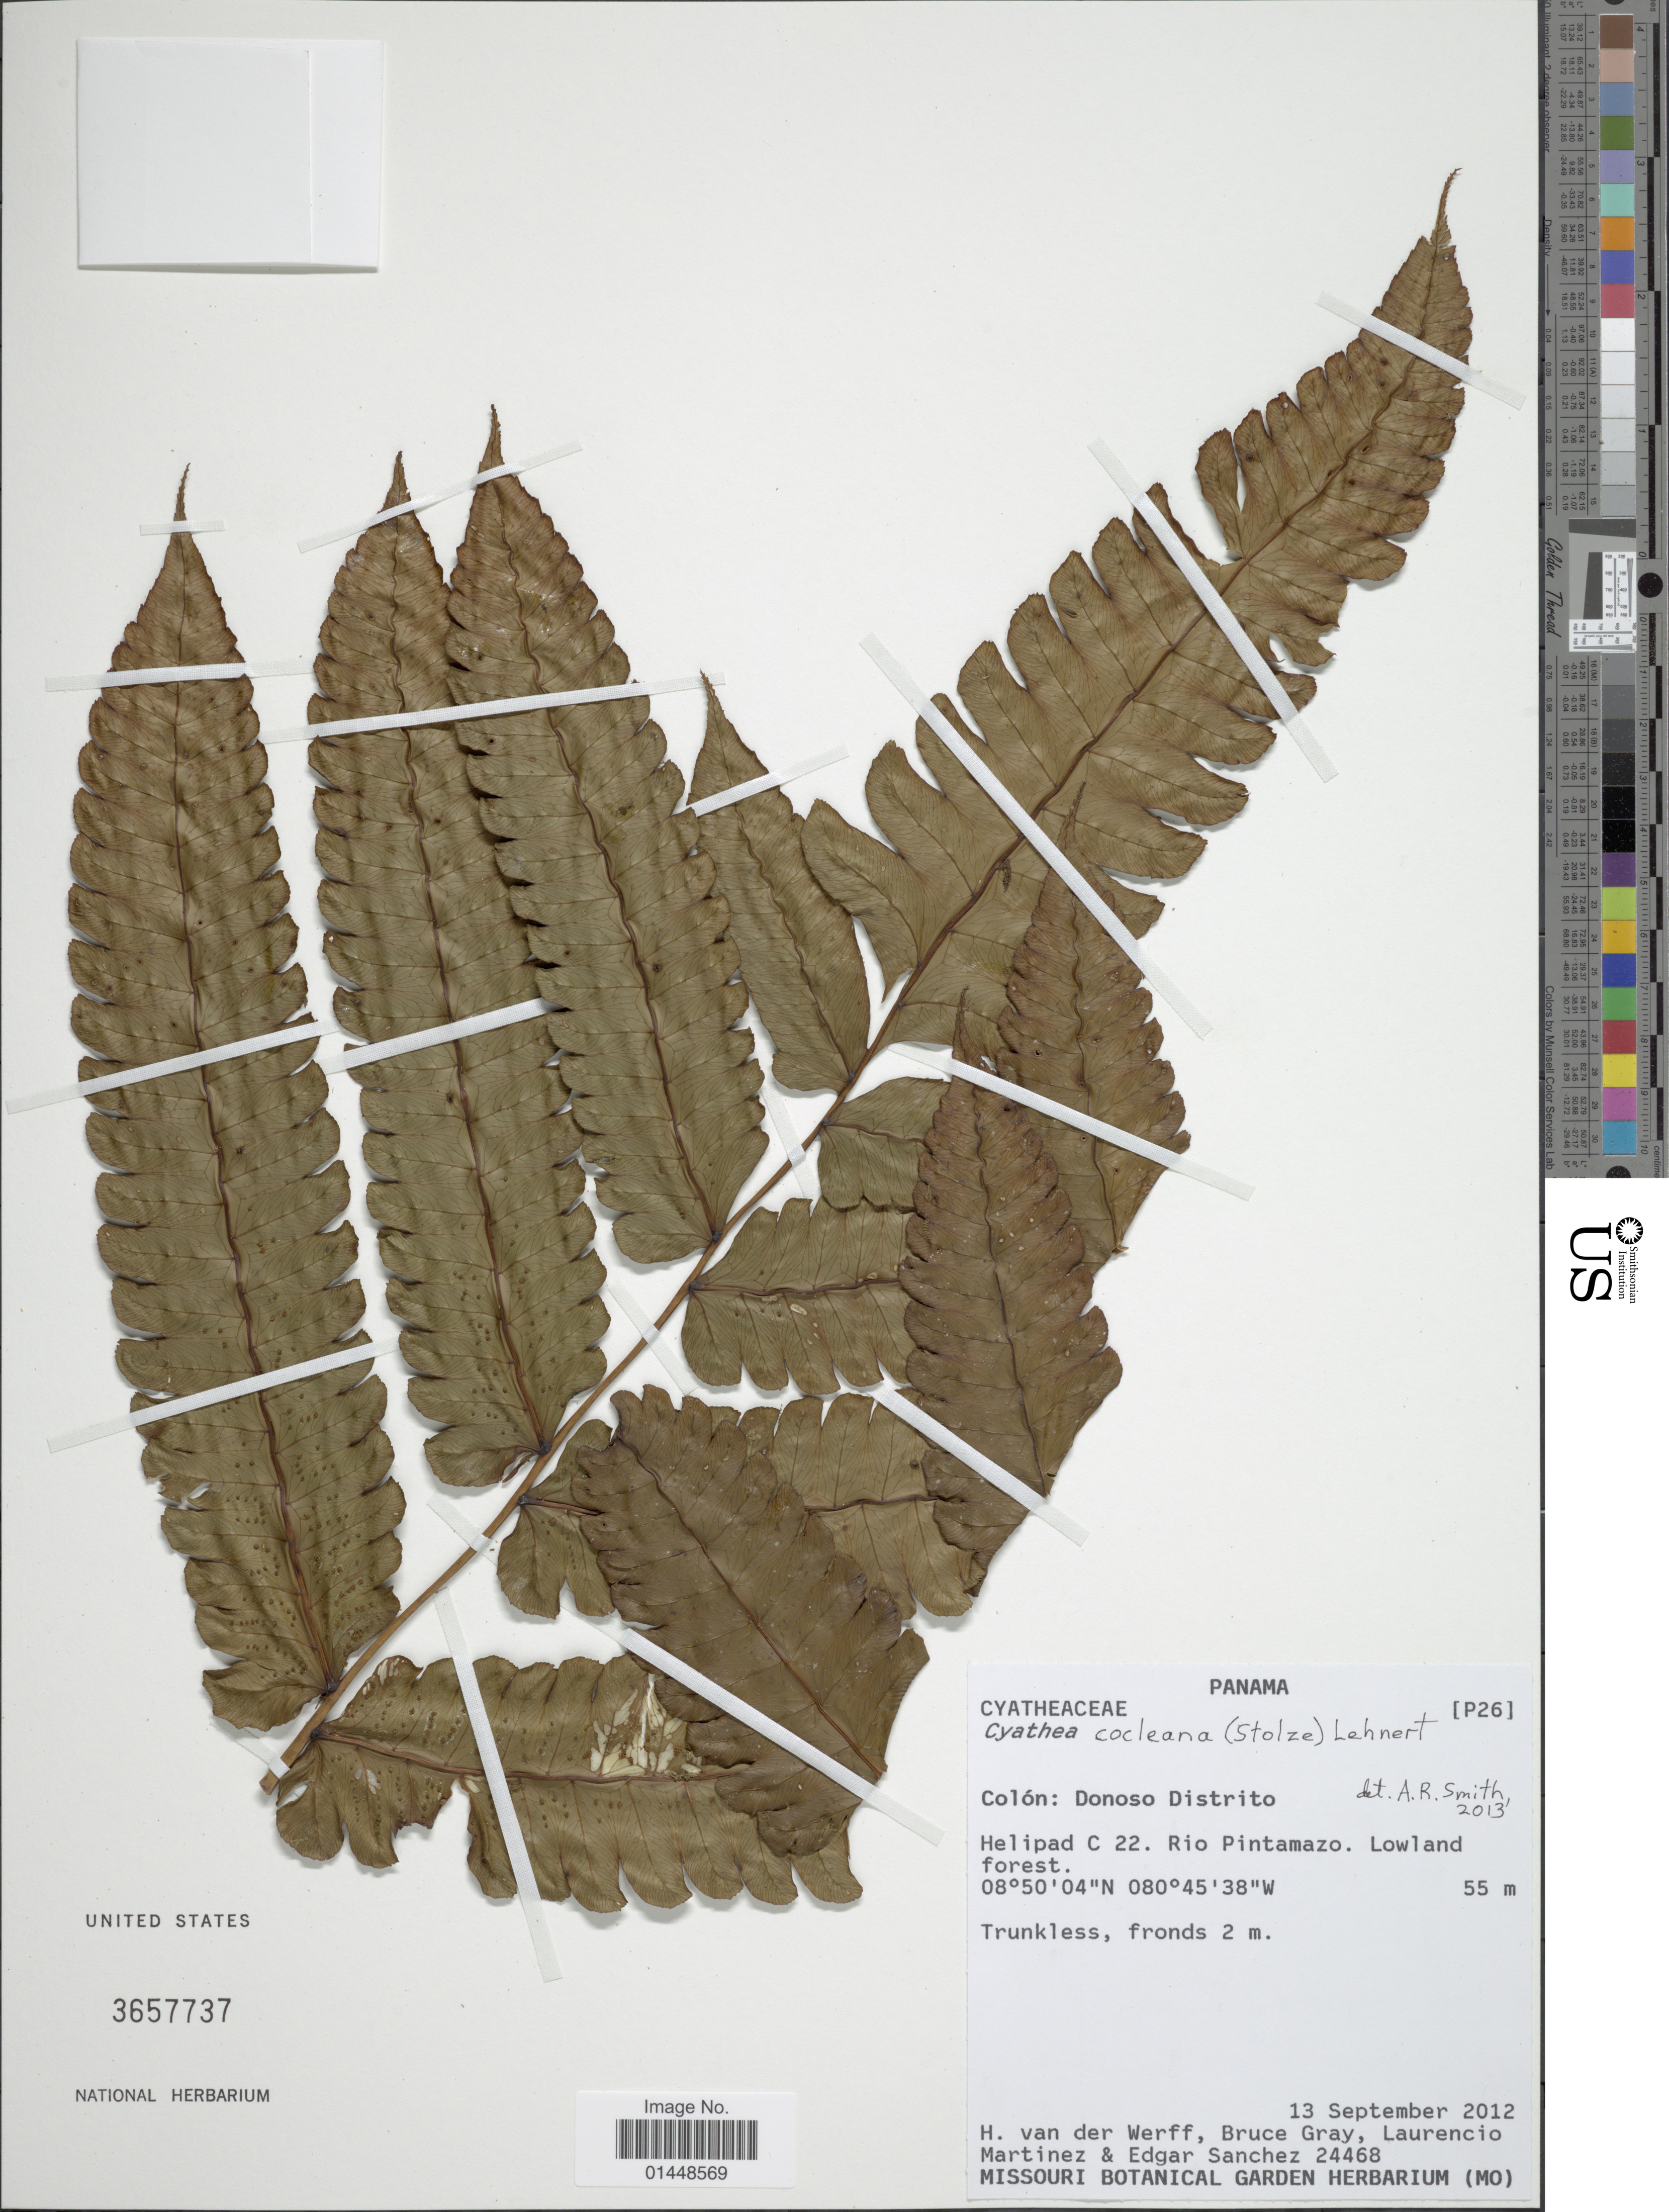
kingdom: Plantae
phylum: Tracheophyta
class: Polypodiopsida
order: Cyatheales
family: Cyatheaceae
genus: Cyathea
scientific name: Cyathea cocleana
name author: (Stolze) Lehnert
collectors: H. van der Werff, B. Gray, L. Martinez & E. Sanchez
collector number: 24468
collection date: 2012-09-13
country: Panama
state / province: Colón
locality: Colón: Donoso Distrito. Helipad C 22. Rio Pintamazo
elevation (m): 55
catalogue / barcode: US 3657737